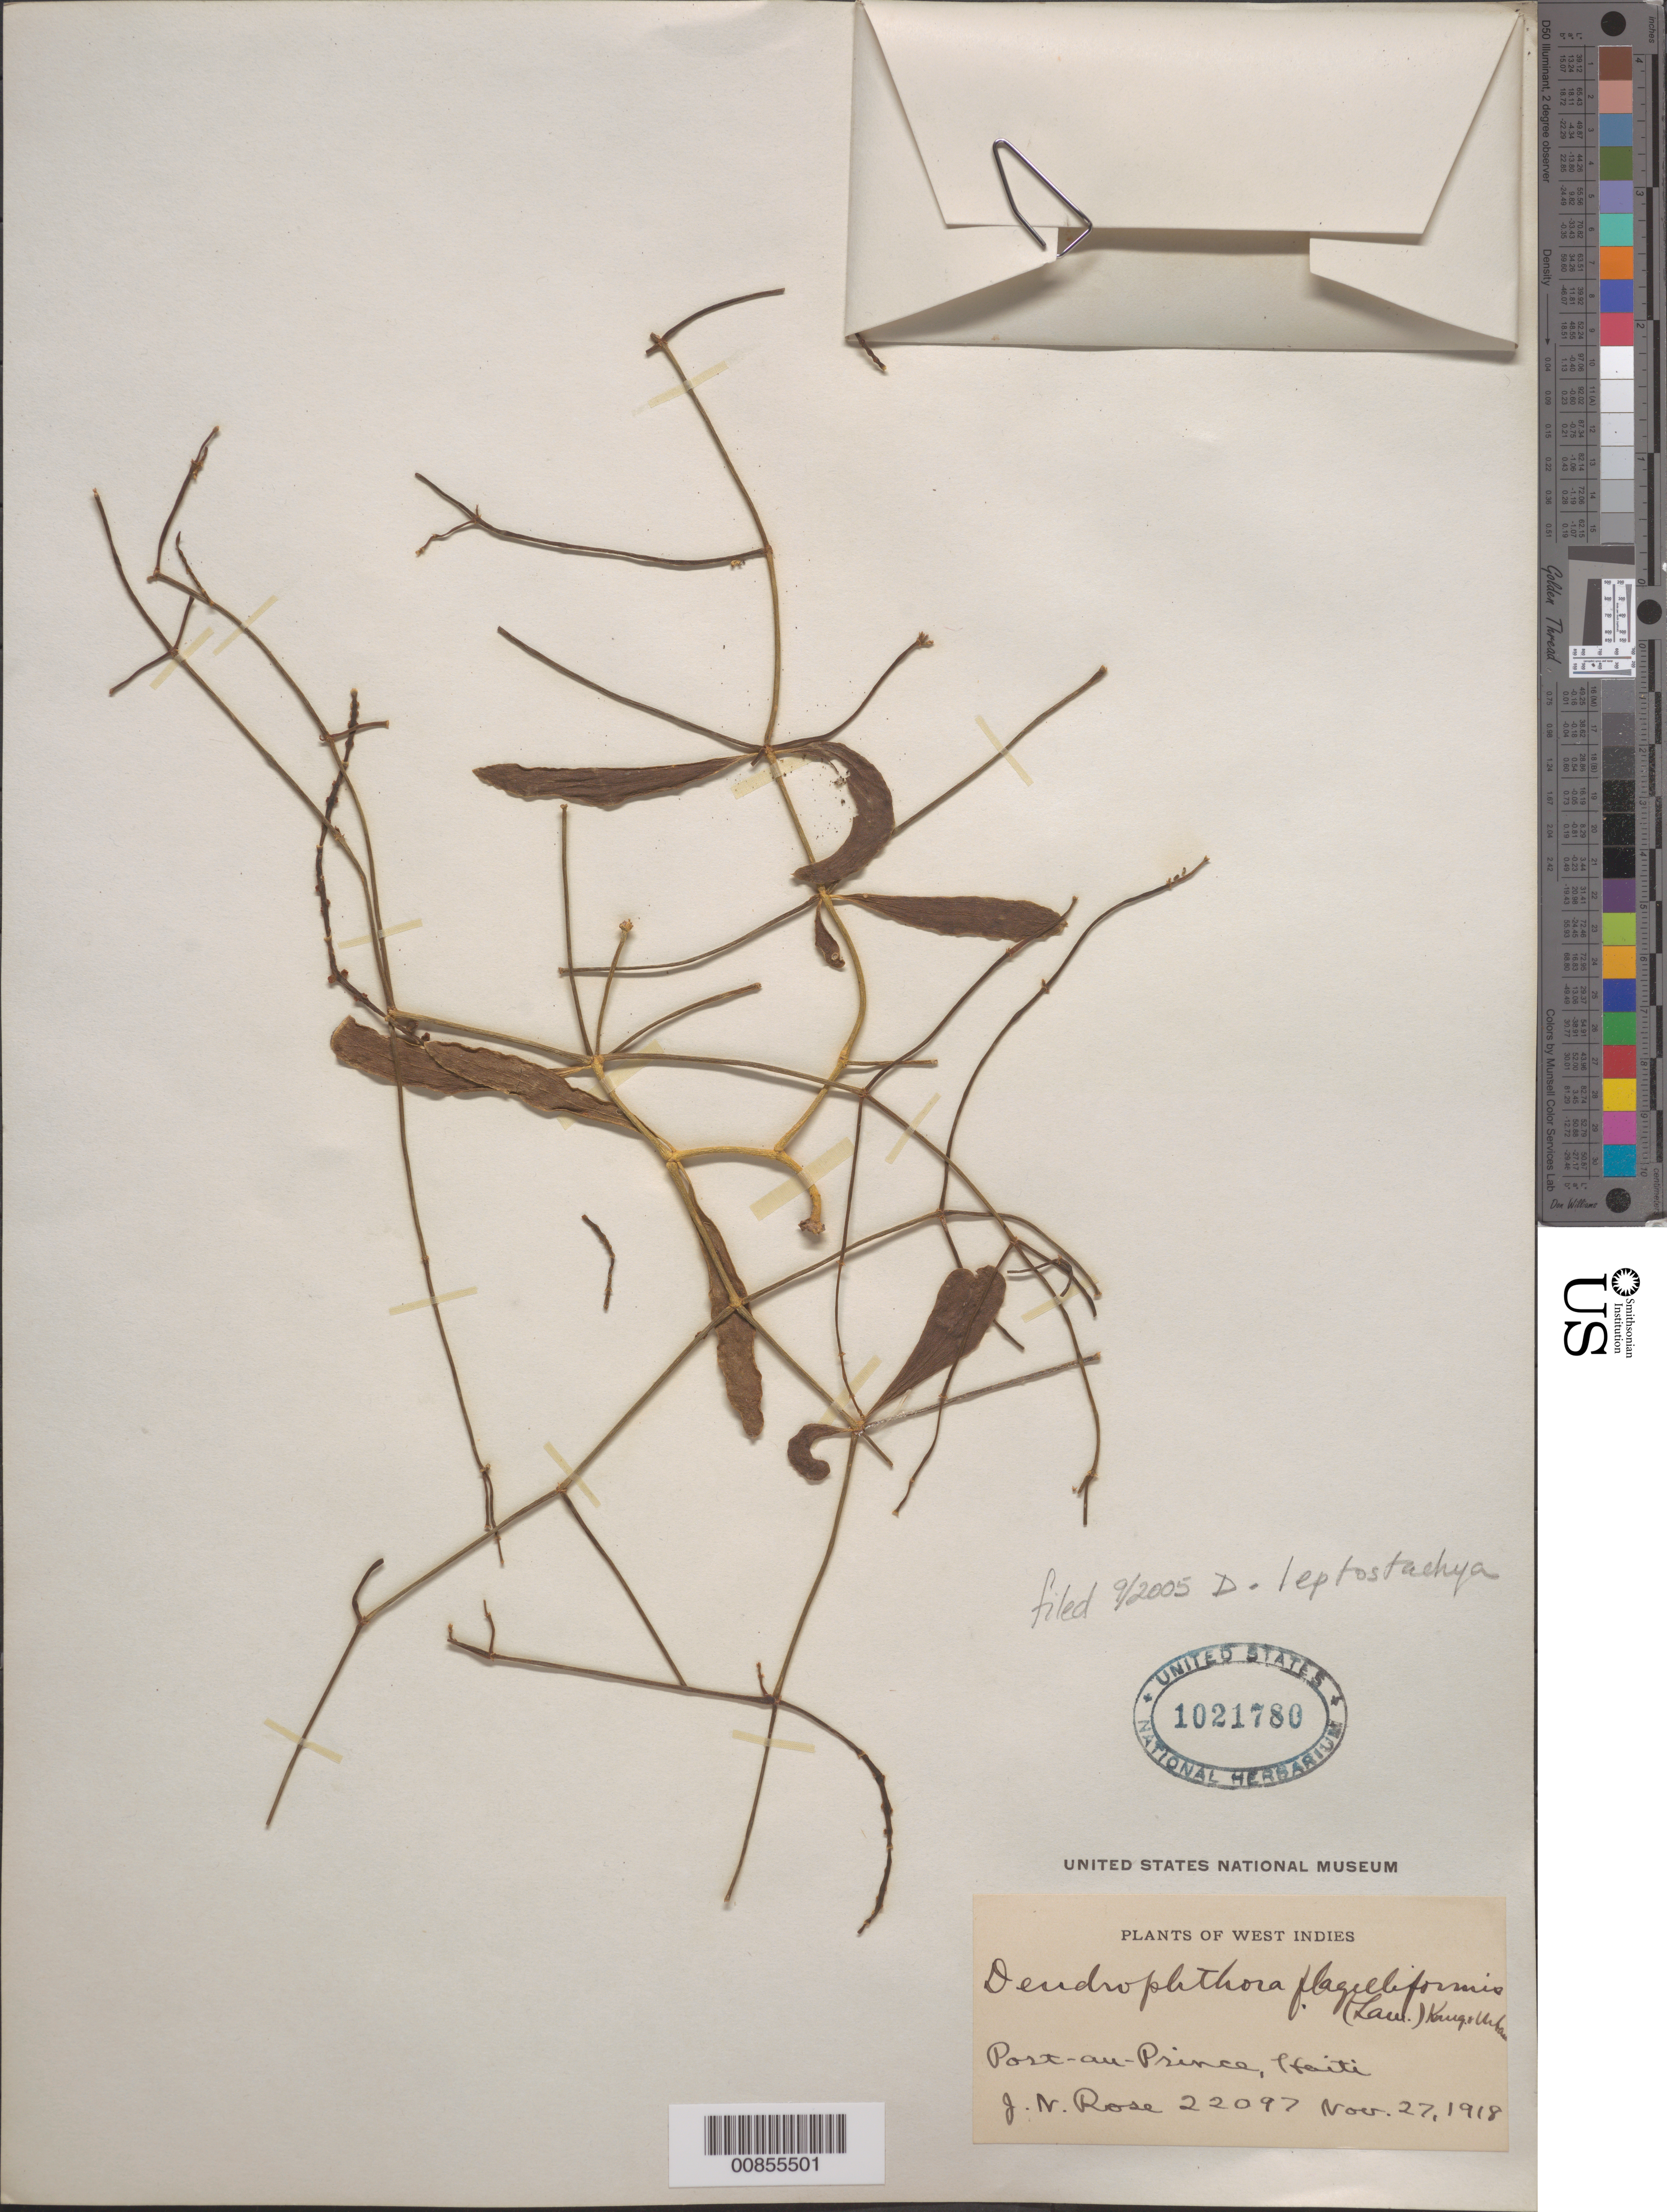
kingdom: Plantae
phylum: Tracheophyta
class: Magnoliopsida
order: Santalales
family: Viscaceae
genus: Dendrophthora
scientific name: Dendrophthora flagelliformis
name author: (Lam.) Krug & Urb.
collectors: J. N. Rose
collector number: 22097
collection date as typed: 27 Nov 1918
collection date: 1918-11-27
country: Haiti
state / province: Óuest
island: Hispaniola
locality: Port-au-Prince.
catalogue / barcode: US 1021780